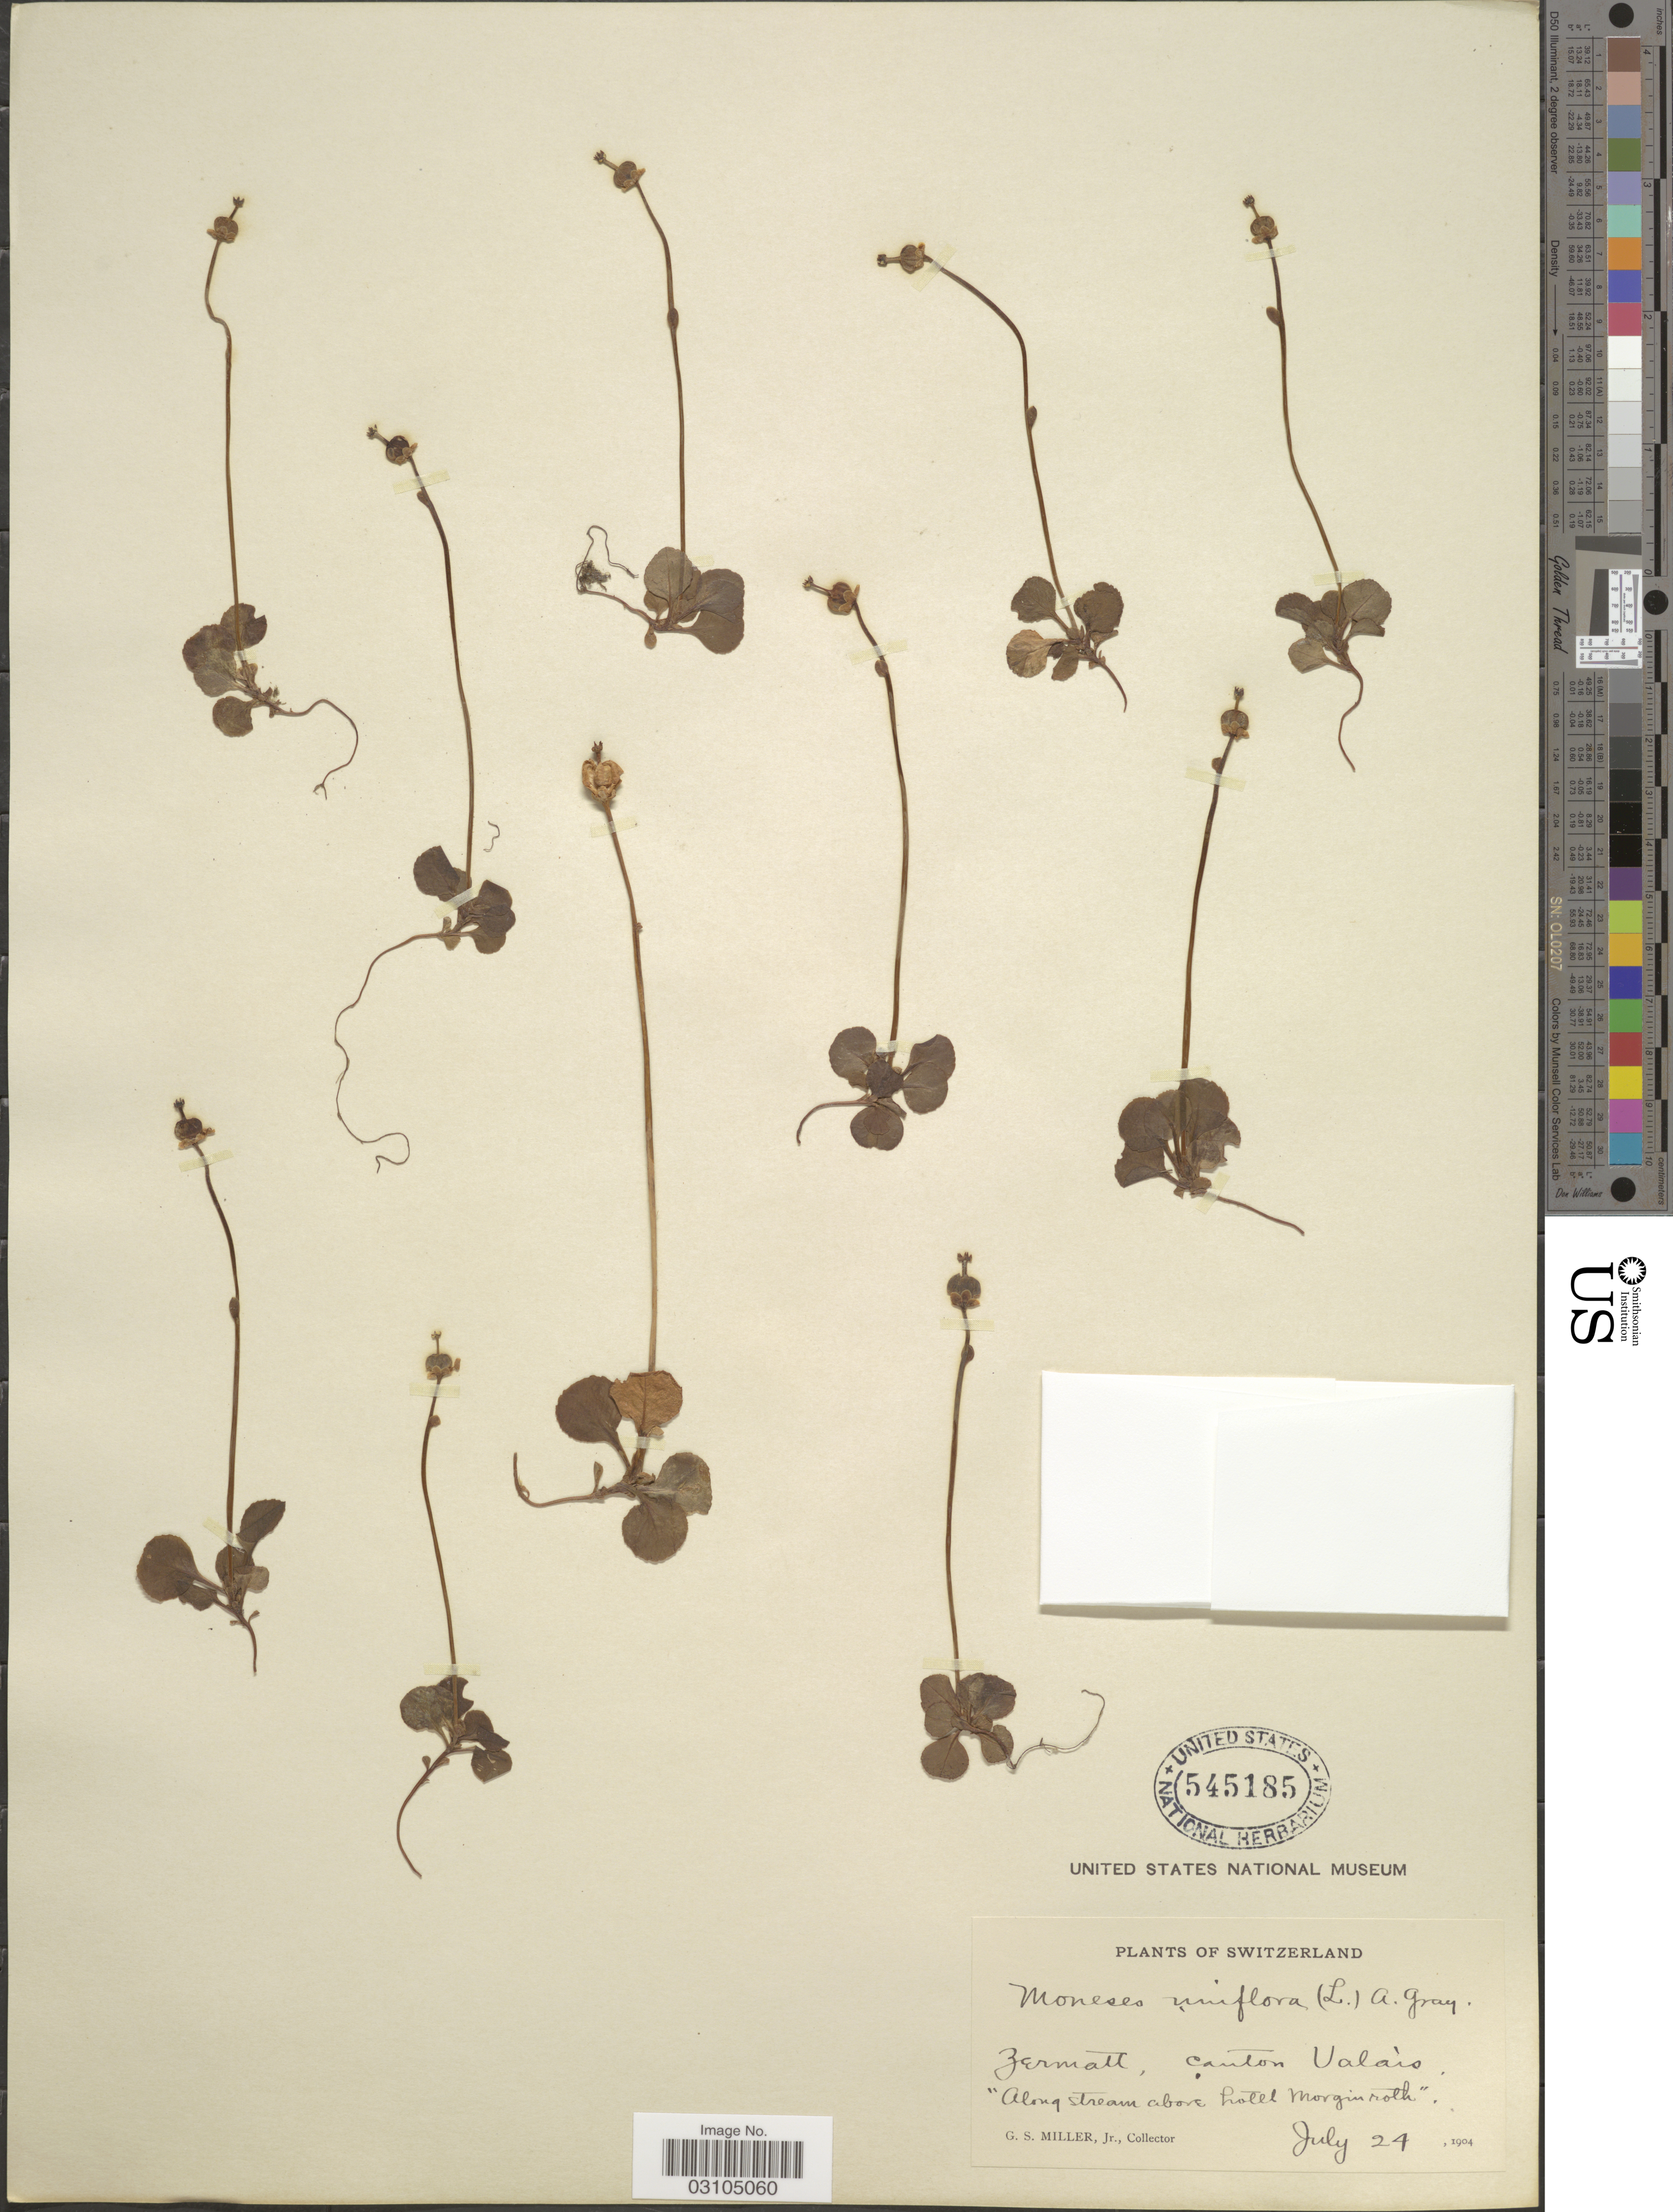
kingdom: Plantae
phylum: Tracheophyta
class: Magnoliopsida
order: Ericales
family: Ericaceae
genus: Moneses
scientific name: Moneses uniflora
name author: (L.) A. Gray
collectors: G. S. Miller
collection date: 1904-07-24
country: Switzerland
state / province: Valais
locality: Zermatt, canton Valais. "Along stream above hotel Morginroth".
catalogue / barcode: US 545185